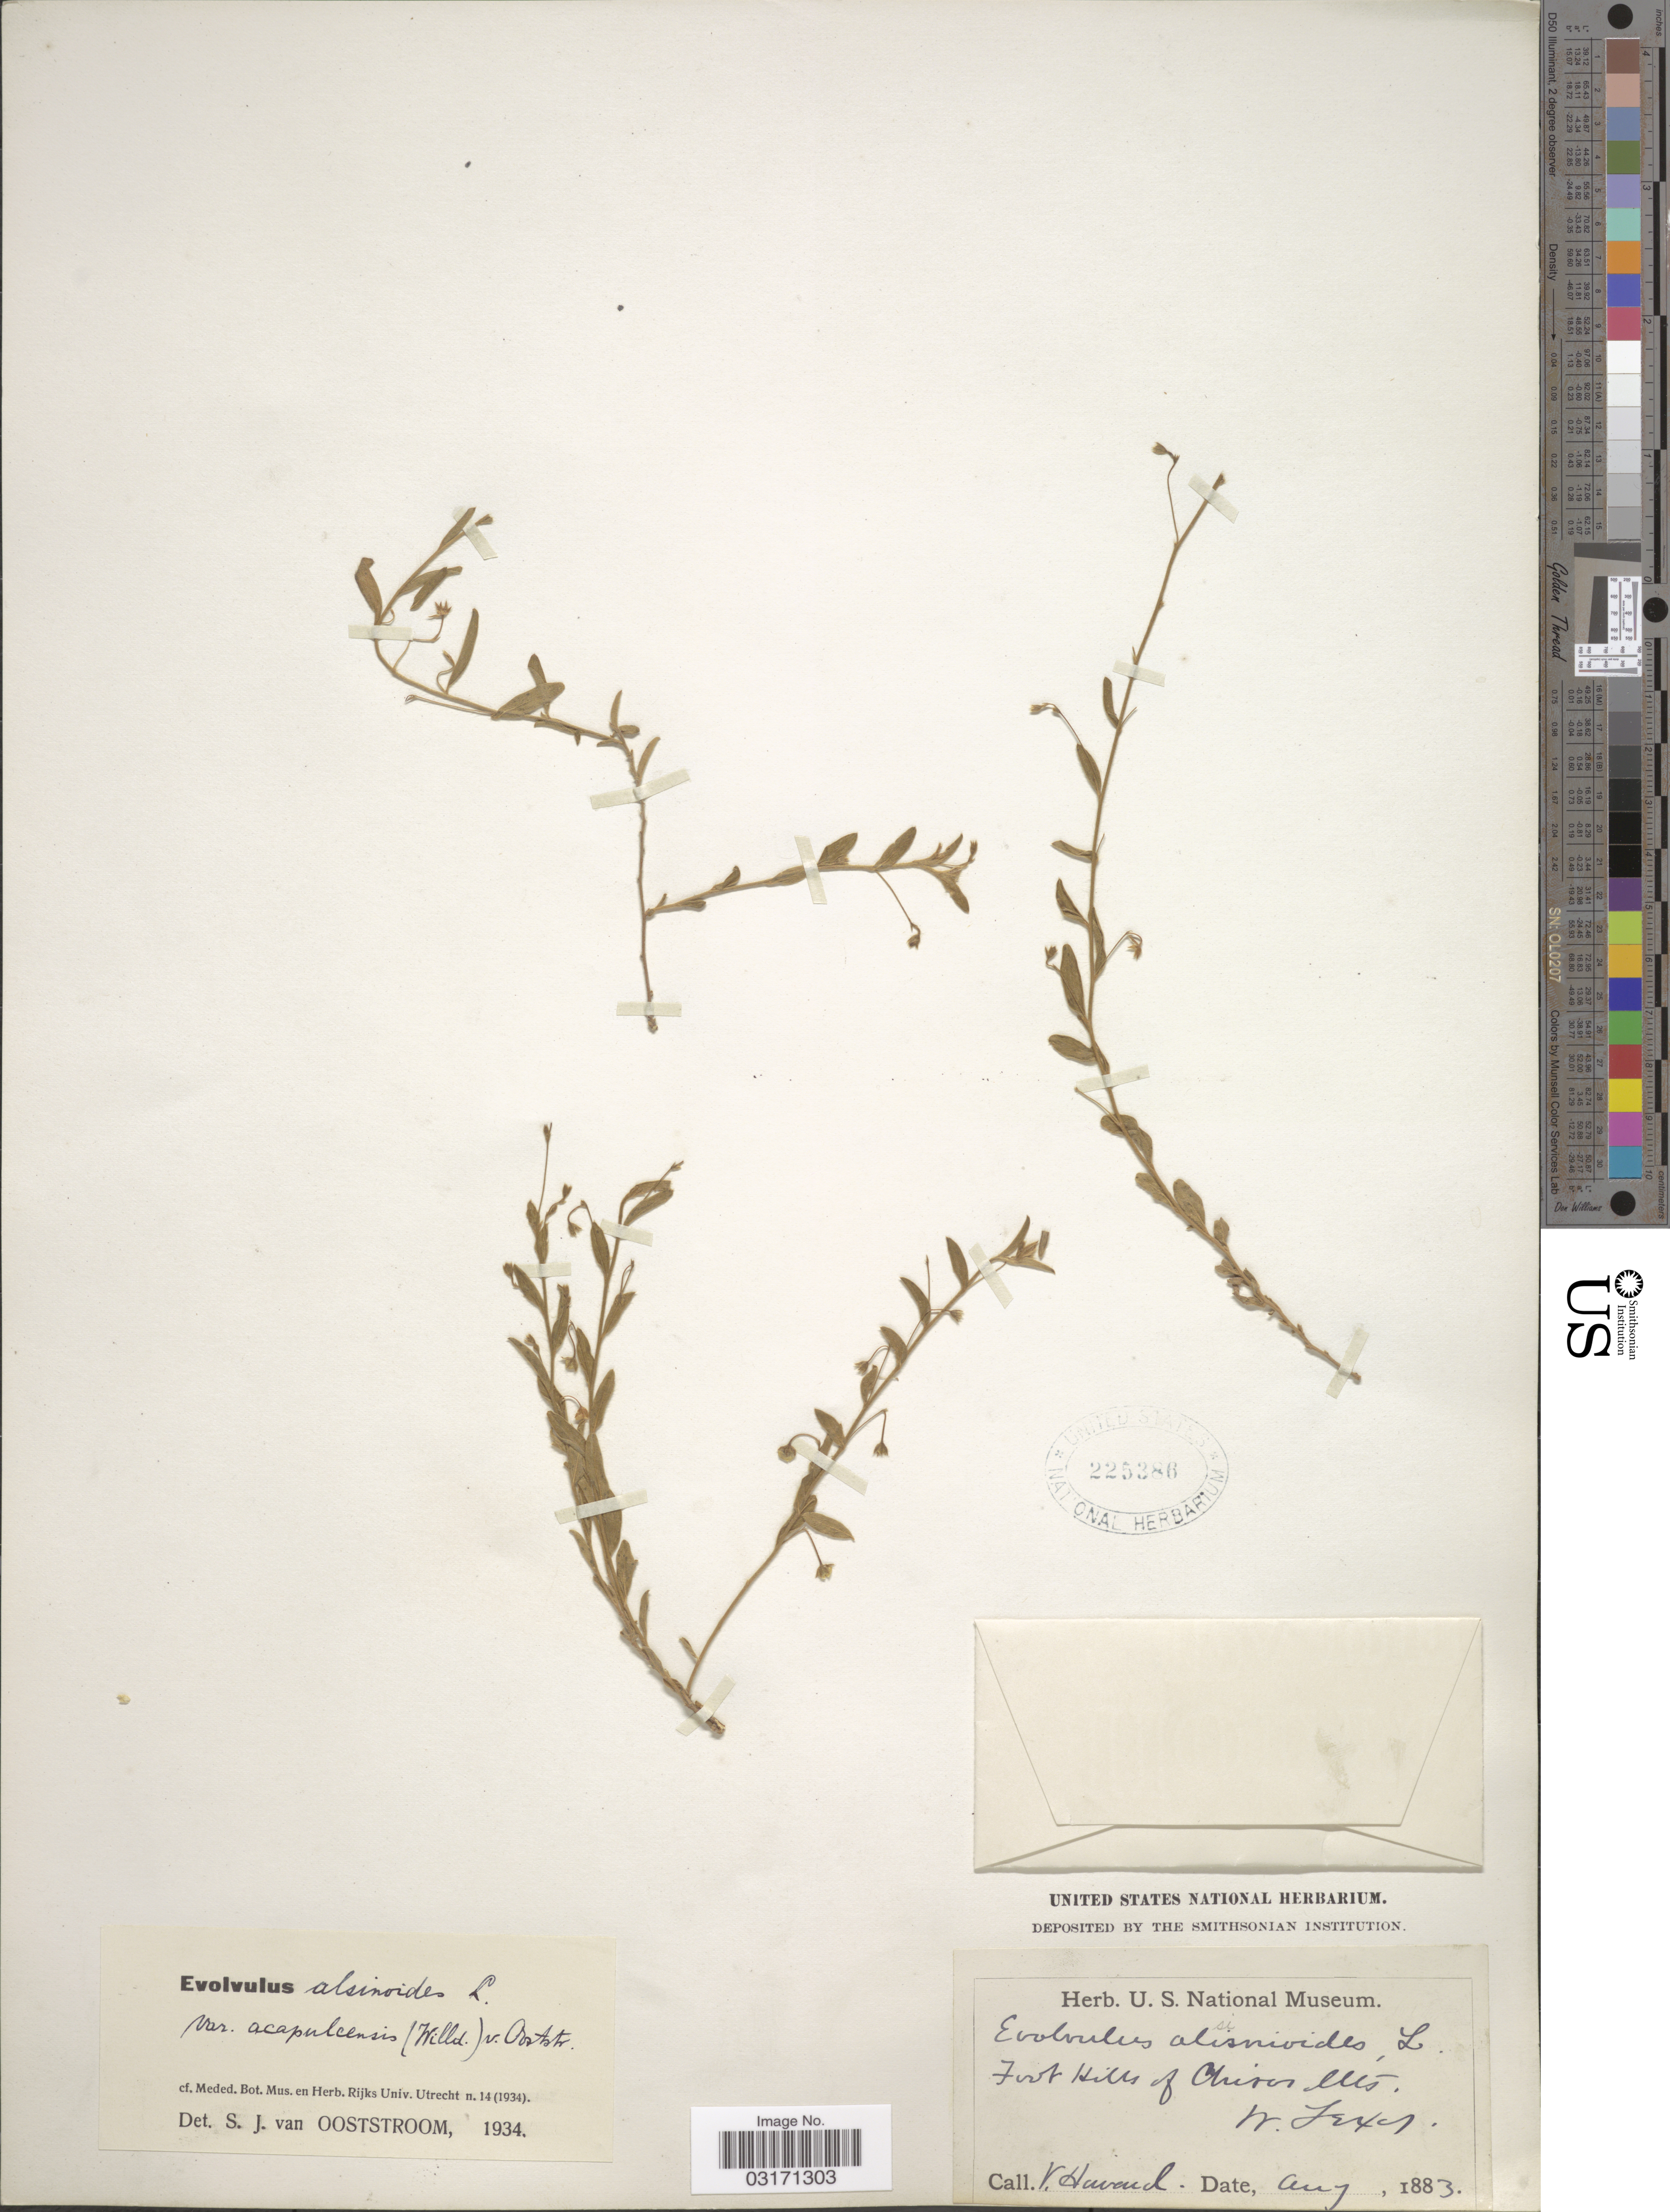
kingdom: Plantae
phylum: Tracheophyta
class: Magnoliopsida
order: Solanales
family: Convolvulaceae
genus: Evolvulus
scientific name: Evolvulus alsinoides var. acapulcensis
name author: (Willd. ex Schult.) Ooststr.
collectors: V. Havard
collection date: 1883-08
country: United States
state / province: Texas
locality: Foot Hills of Chisos Mts. W. Texas.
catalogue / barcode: US 225386